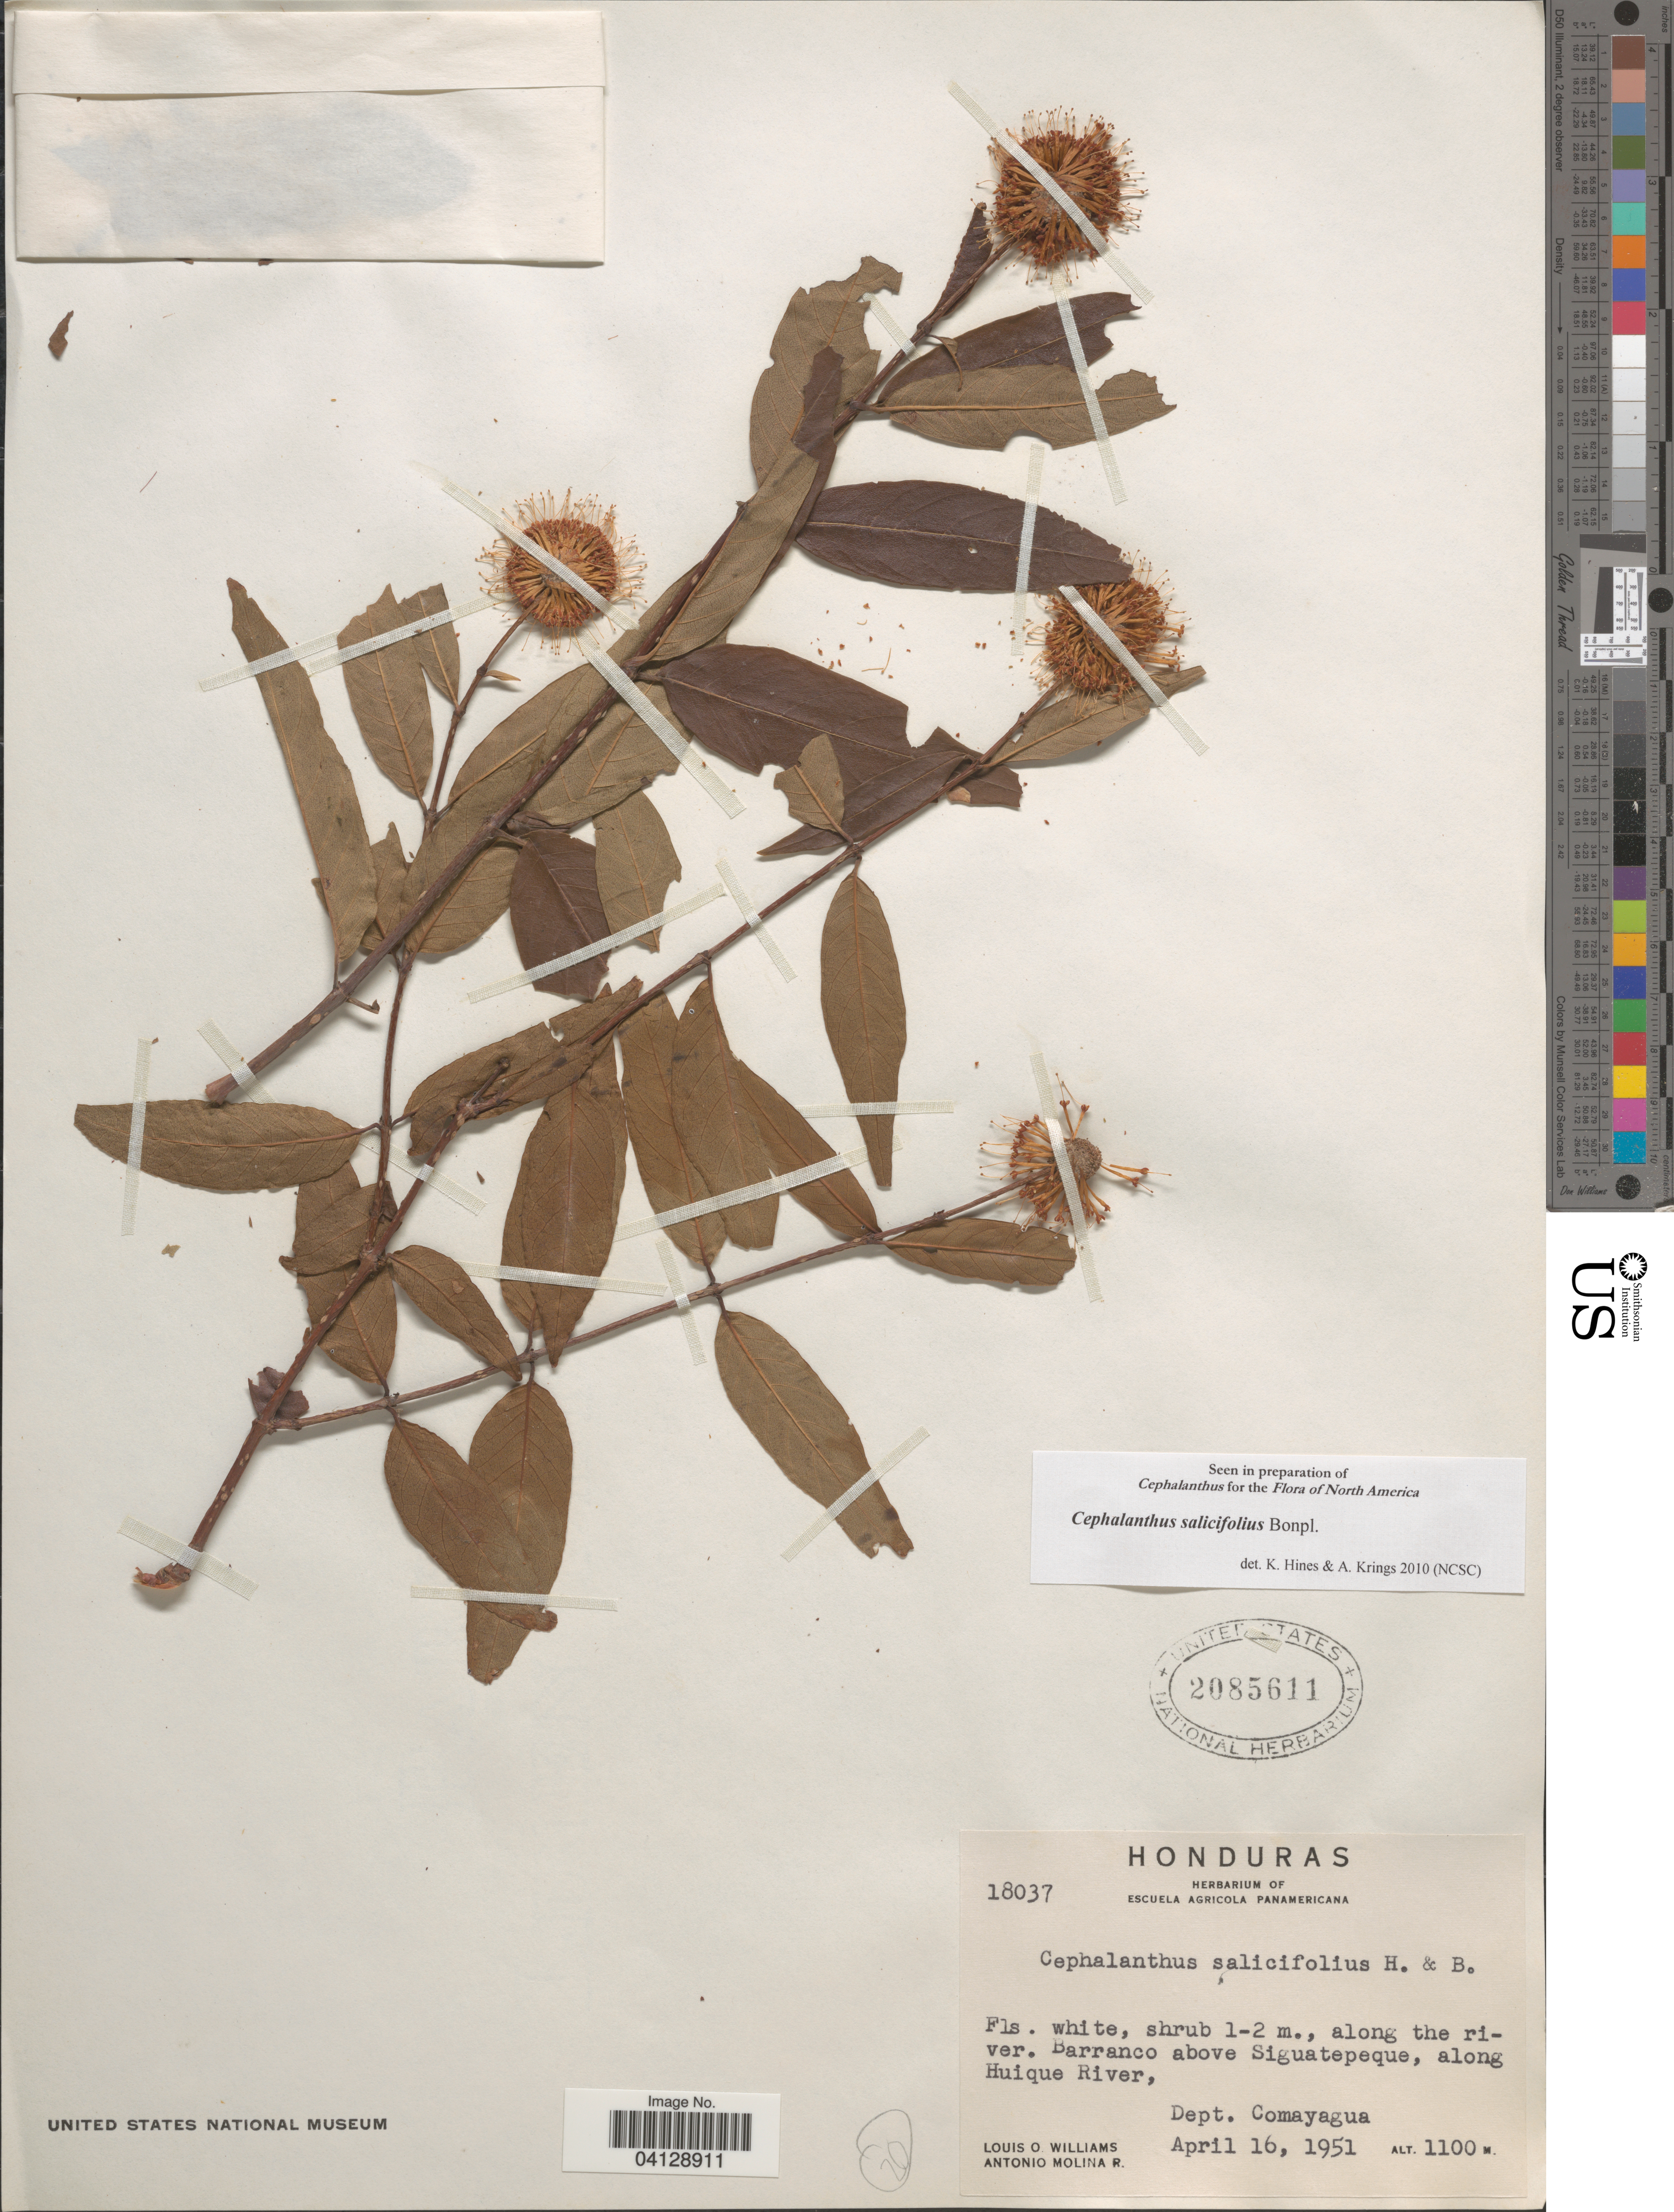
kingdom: Plantae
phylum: Tracheophyta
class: Magnoliopsida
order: Gentianales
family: Rubiaceae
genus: Cephalanthus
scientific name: Cephalanthus salicifolius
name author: Bonpl.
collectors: L. O. Williams & A. Molina R.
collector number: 18037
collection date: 1951-04-16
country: Honduras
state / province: Comayagua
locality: Barranco above Siguatepeque, along Huique River, Dept. Comayagua.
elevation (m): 1100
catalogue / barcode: US 2085611